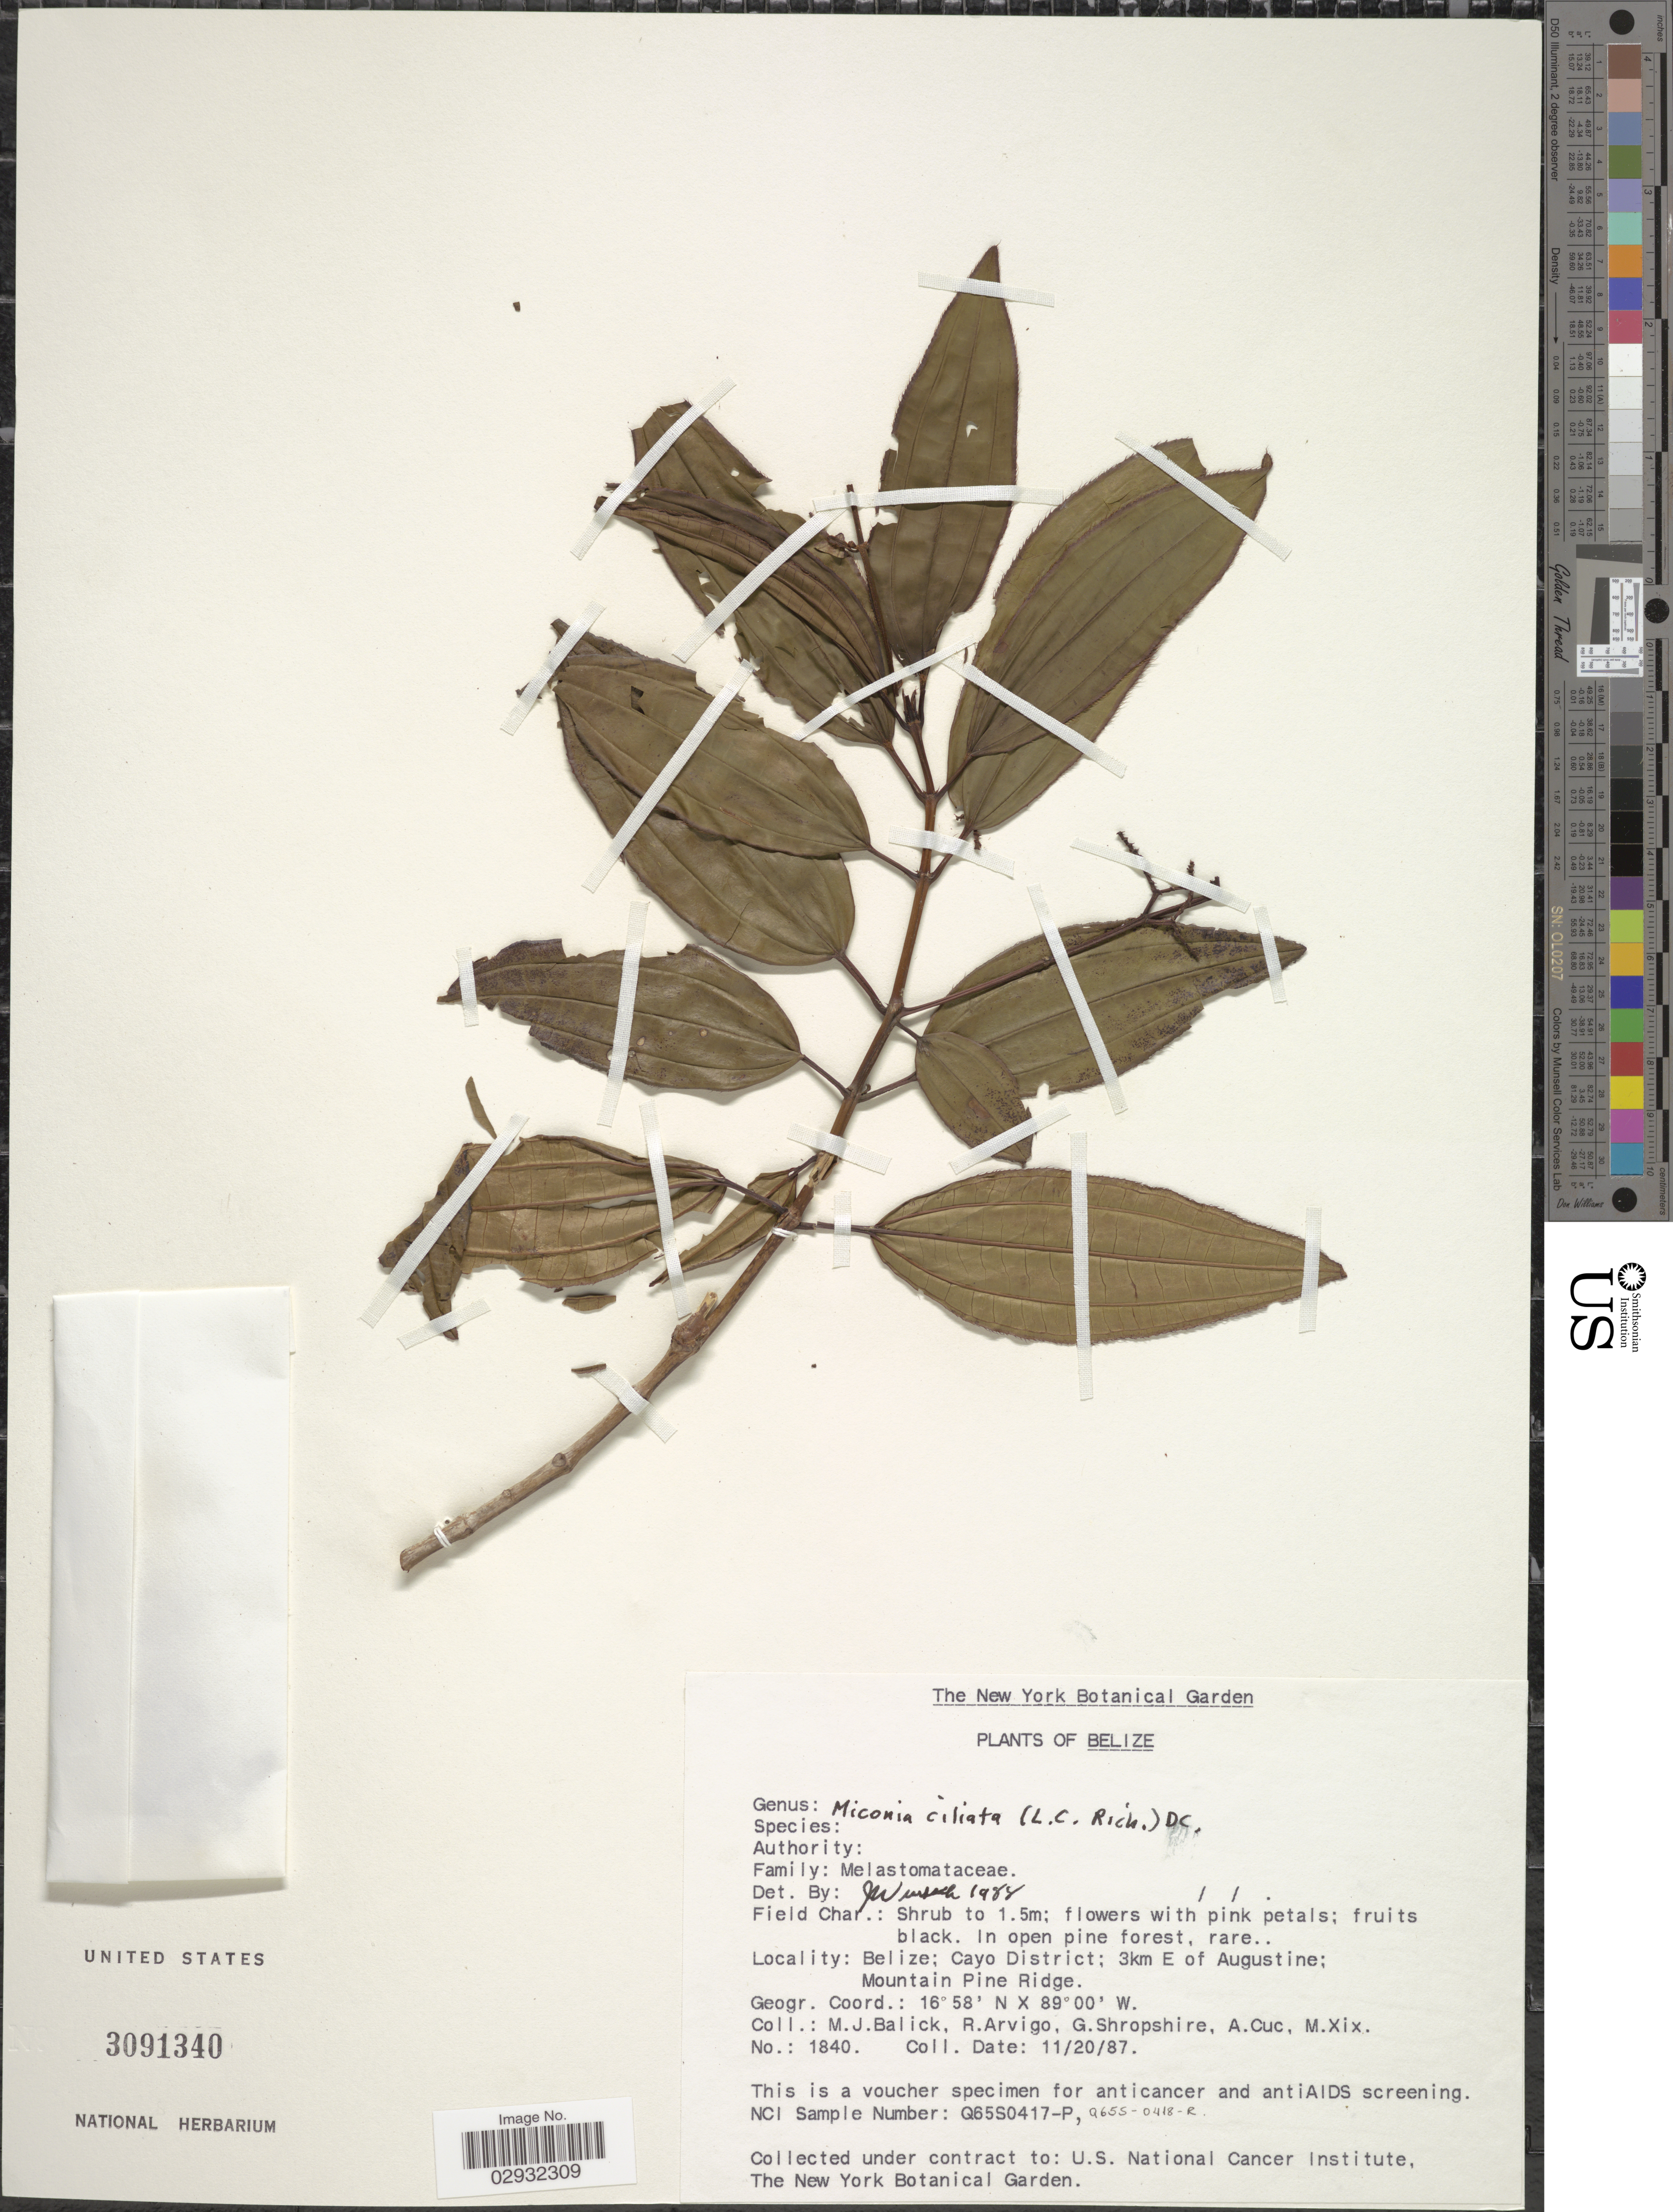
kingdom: Plantae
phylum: Tracheophyta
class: Magnoliopsida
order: Myrtales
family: Melastomataceae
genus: Miconia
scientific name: Miconia ciliata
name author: (Rich.) DC.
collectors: M. J. Balick, R. Arvigo, G. Shropshire, A. Cuc & M. Xix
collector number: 1840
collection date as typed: Transcribed d/m/y: 20/11/87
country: Belize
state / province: Cayo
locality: Cayo District; 3km E of Augustine; Mountain Pine Ridge.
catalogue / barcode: US 3091340